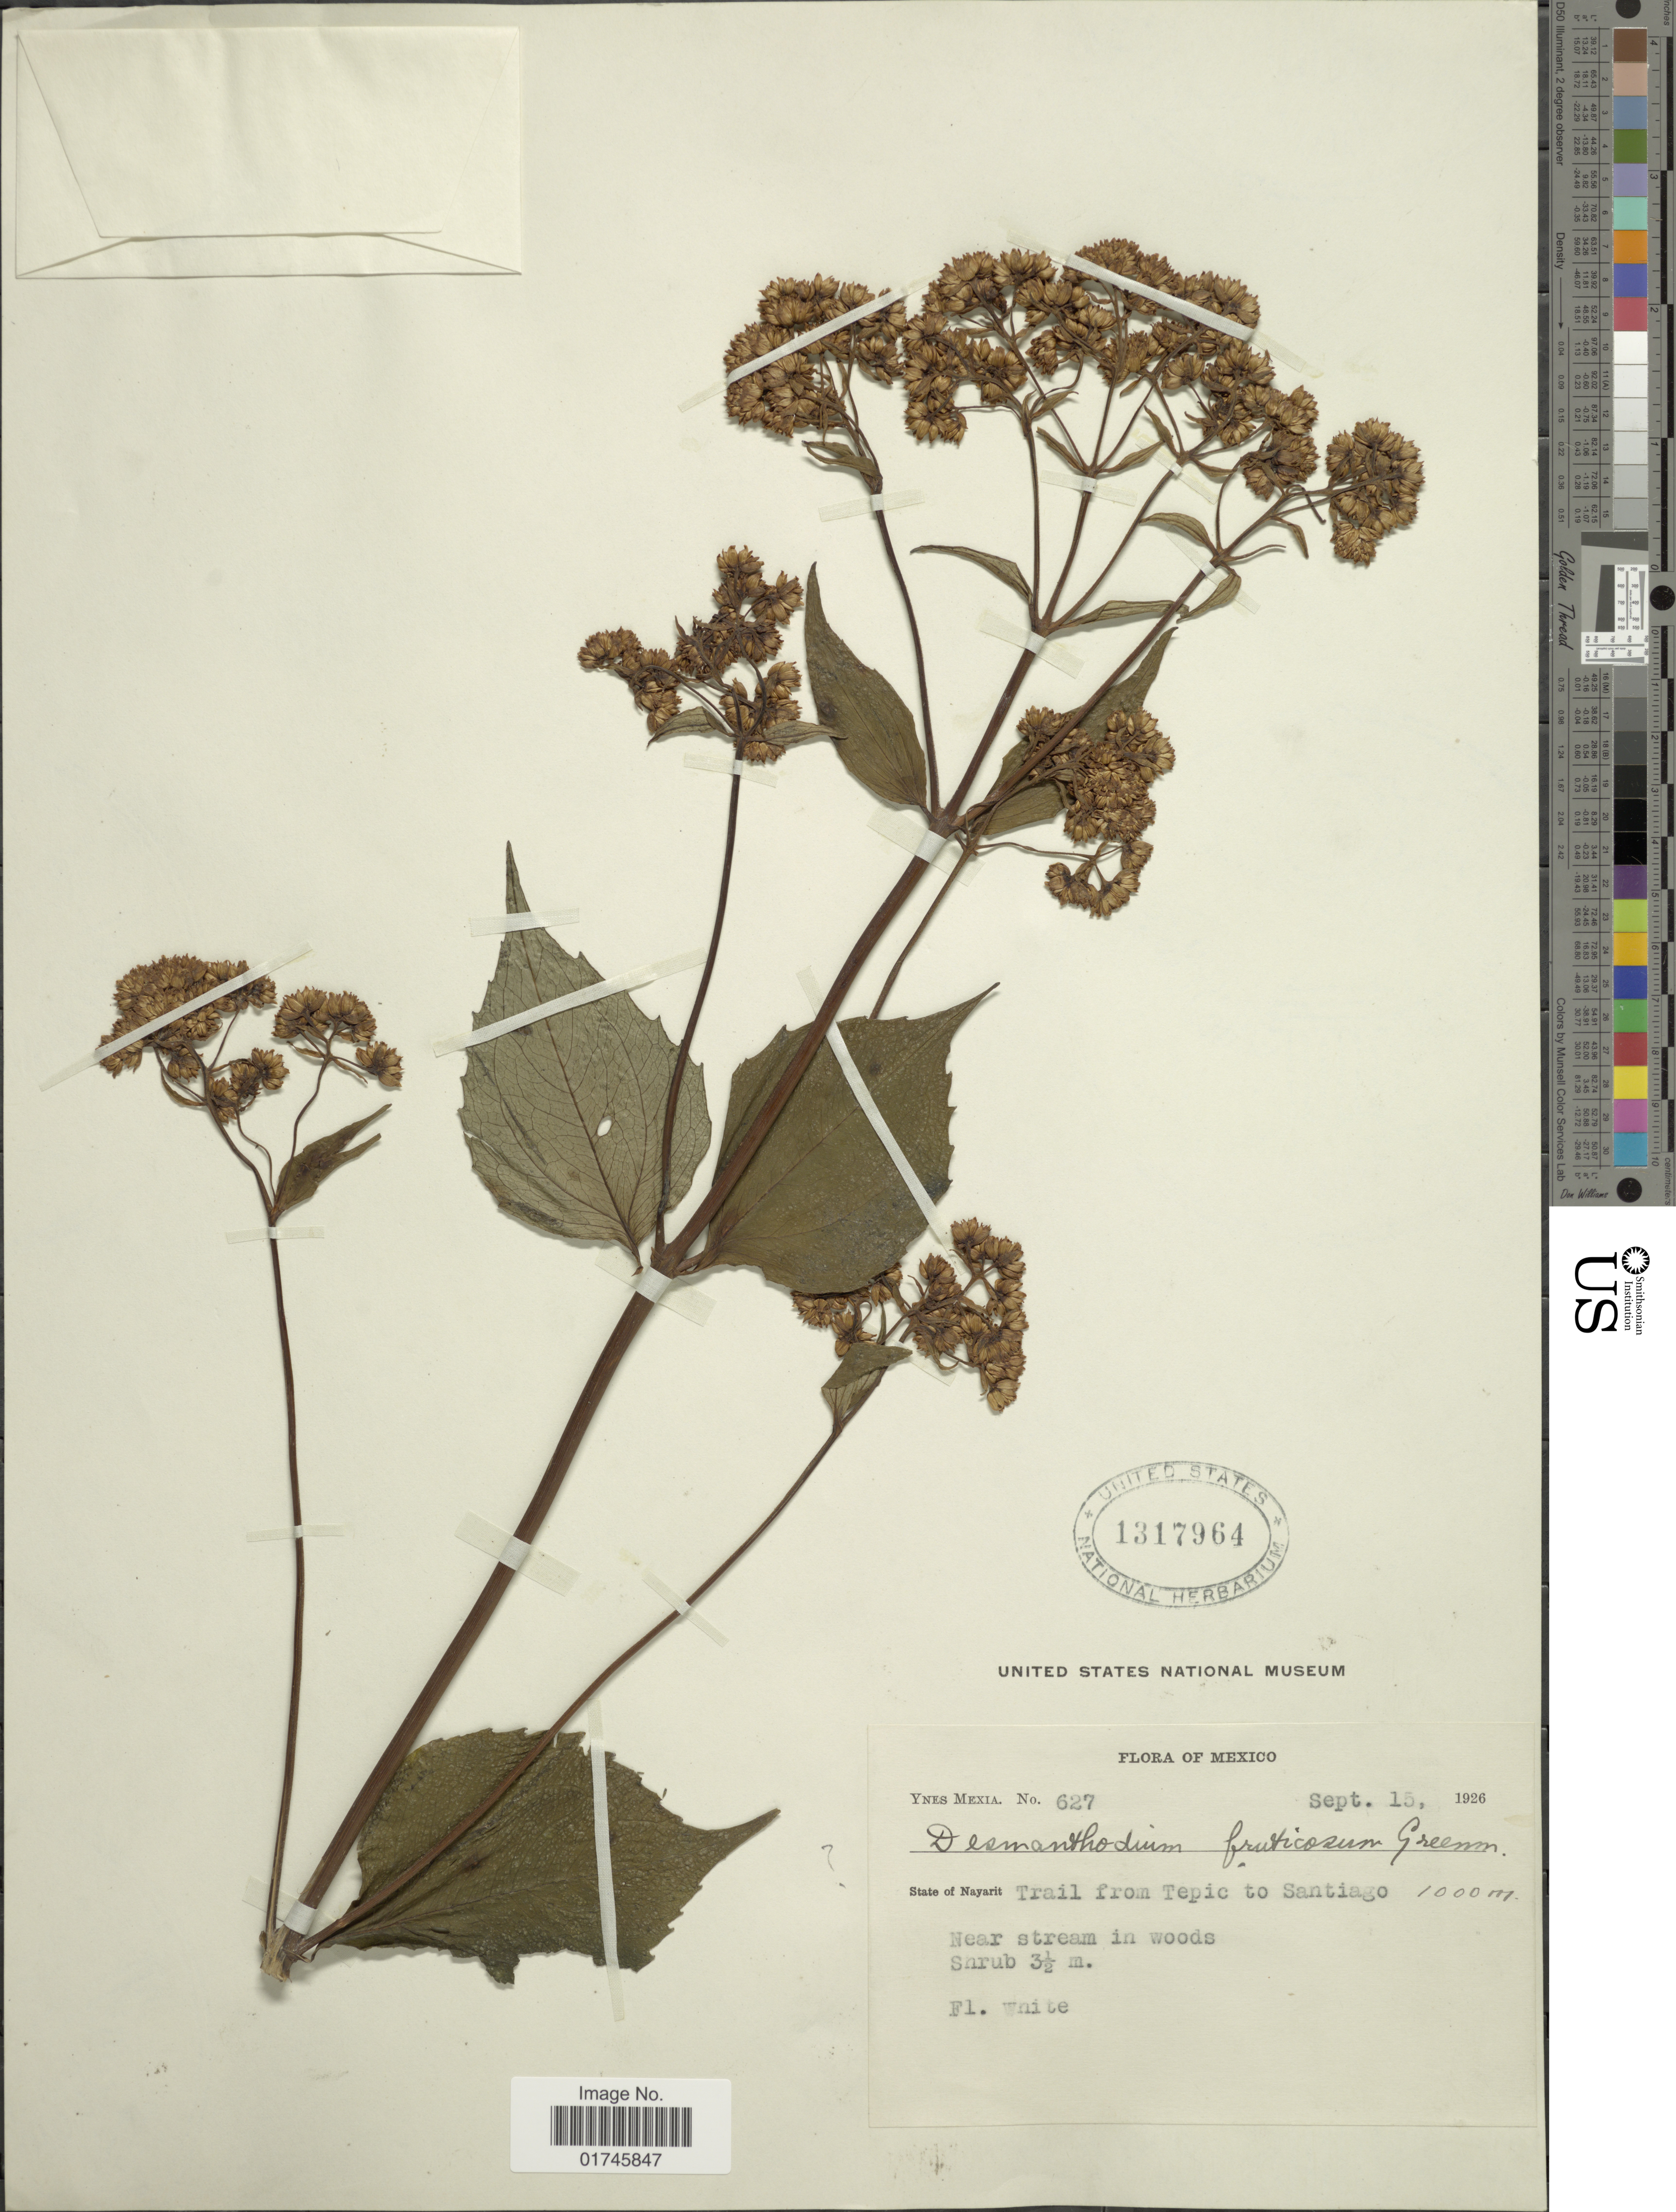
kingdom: Plantae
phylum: Tracheophyta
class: Magnoliopsida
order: Asterales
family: Asteraceae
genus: Desmanthodium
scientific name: Desmanthodium fruticosum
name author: Greenm.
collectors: Y. Mexia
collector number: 627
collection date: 1926-09-15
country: Mexico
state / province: Nayarit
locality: Trail from Tepic to Santiago.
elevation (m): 1000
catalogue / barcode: US 1317964